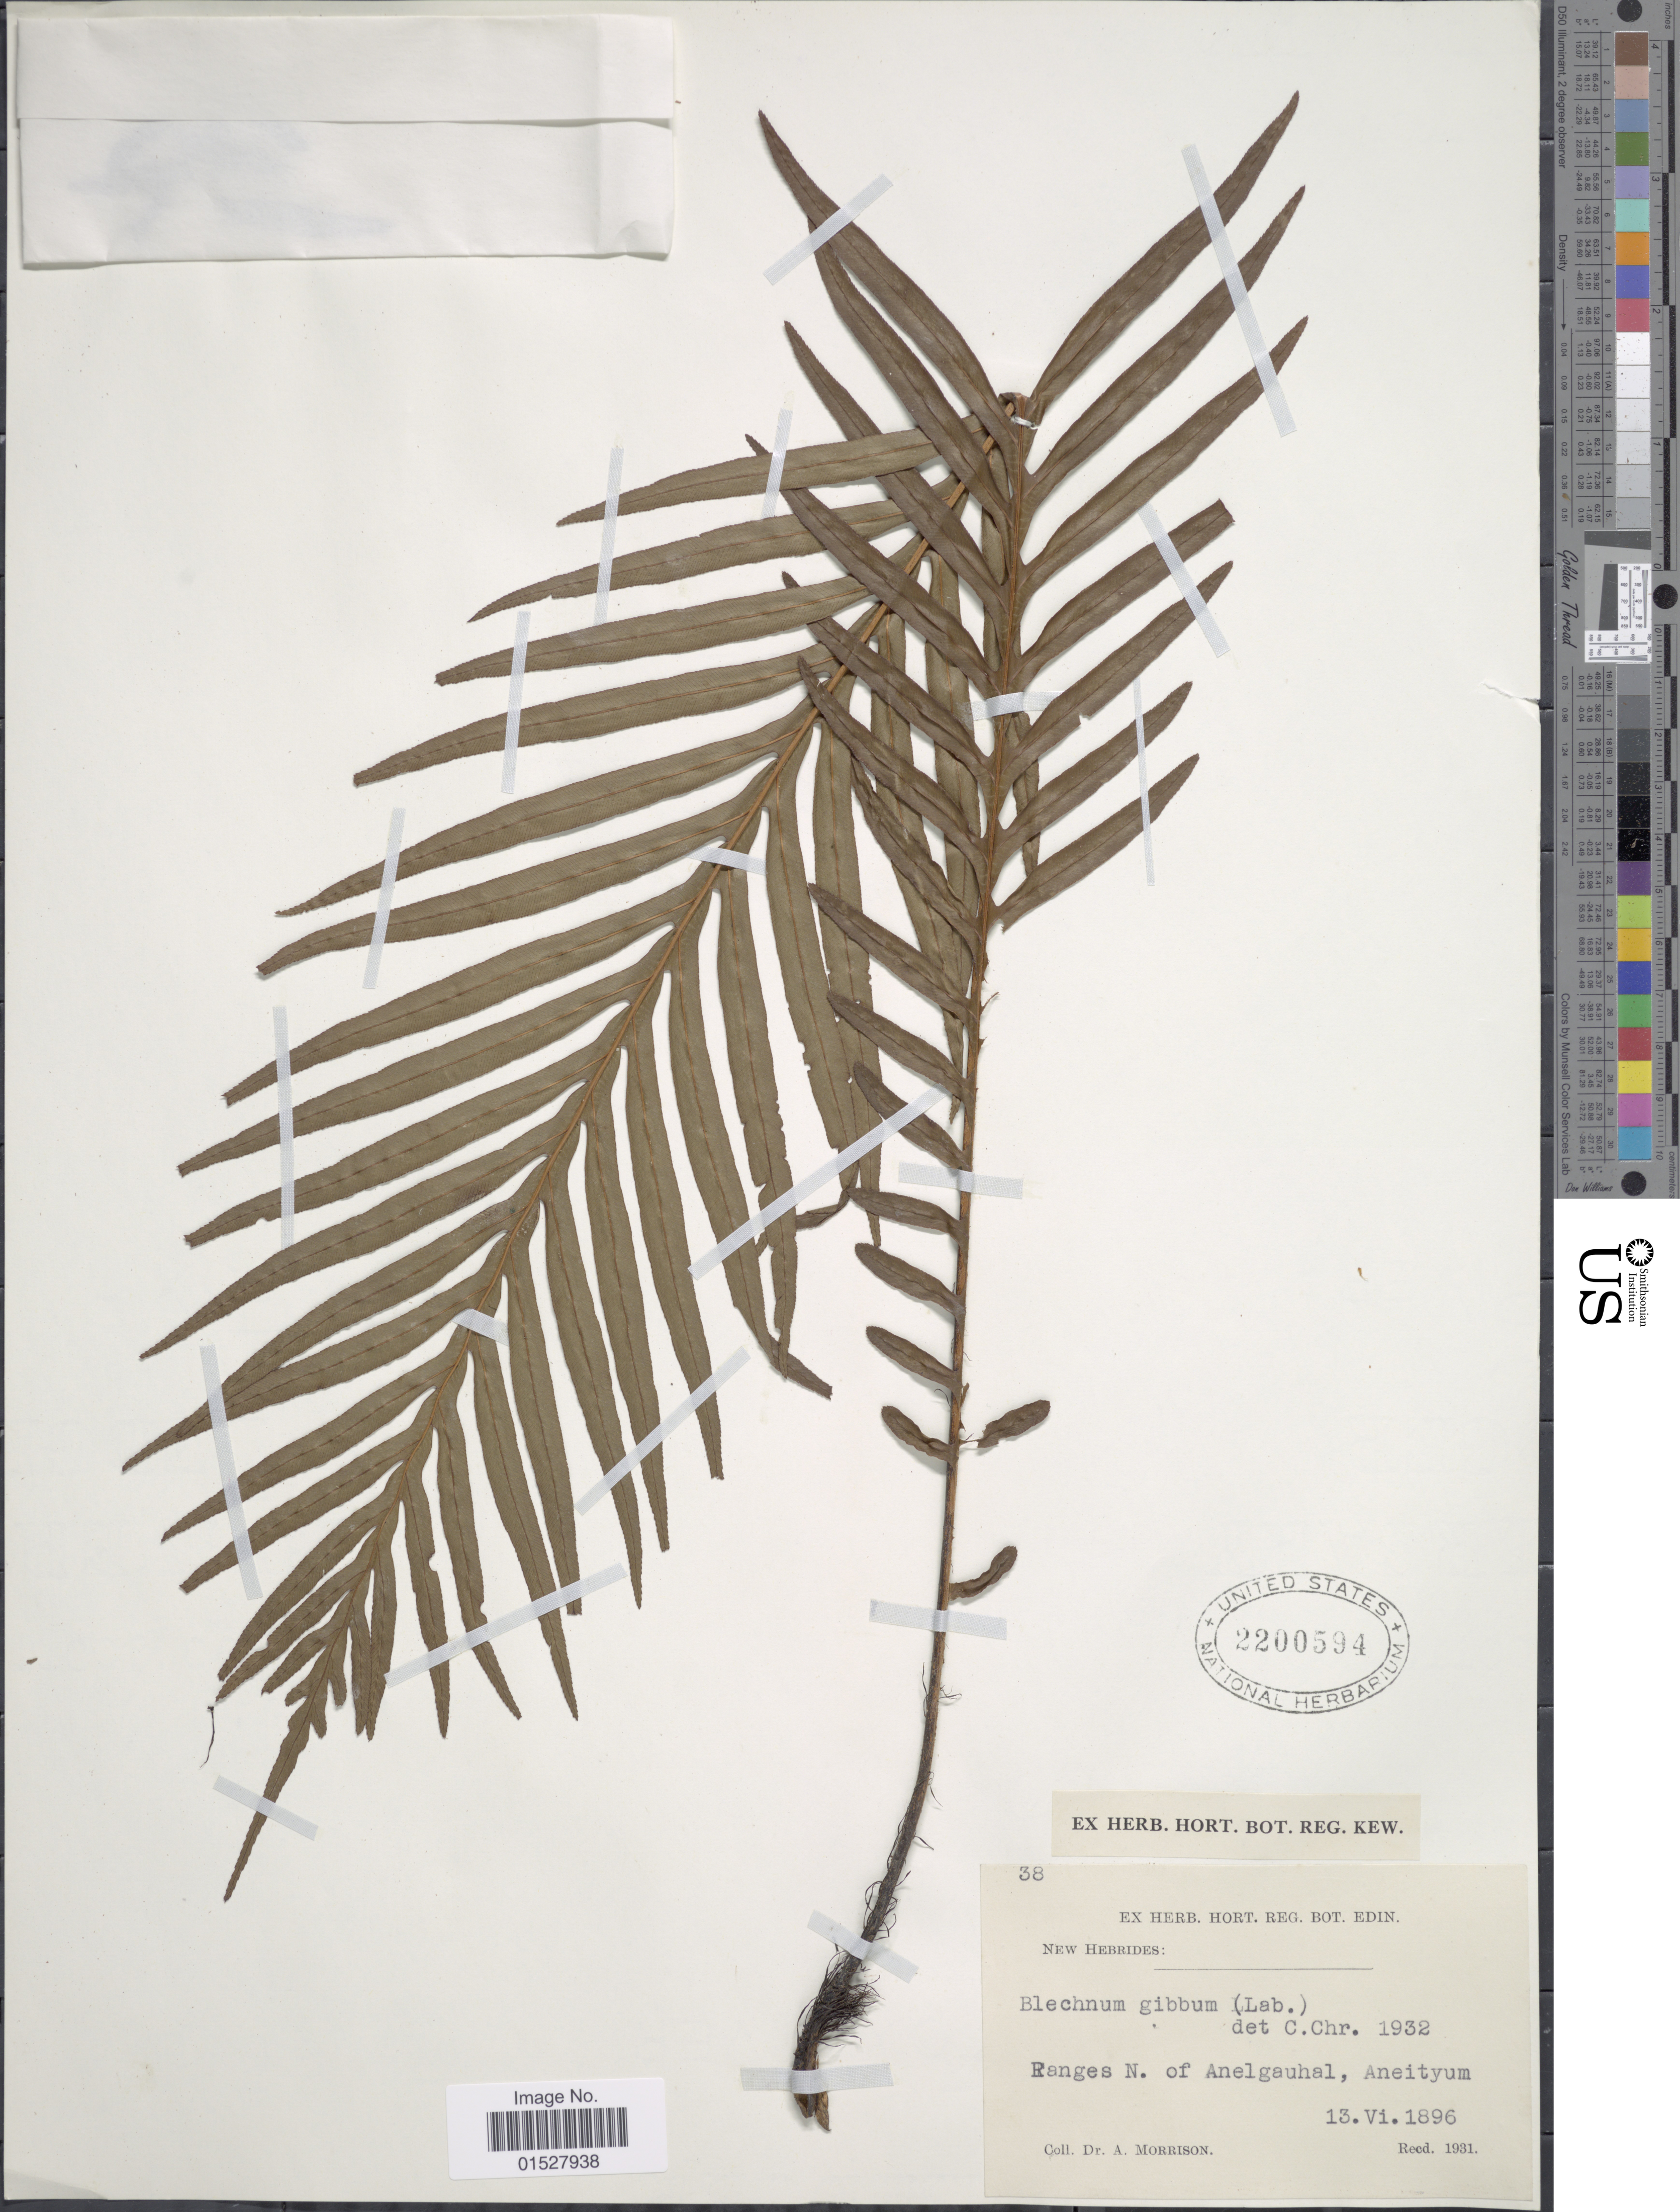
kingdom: Plantae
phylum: Tracheophyta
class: Polypodiopsida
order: Polypodiales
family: Blechnaceae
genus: Blechnum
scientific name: Blechnum gibbum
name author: (Labill.) Mett.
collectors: A. Morrison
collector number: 38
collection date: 1896-06-13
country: Vanuatu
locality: New Hebrides: Ranges N. of Anelgauhal, Aneityum.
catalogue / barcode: US 2200594